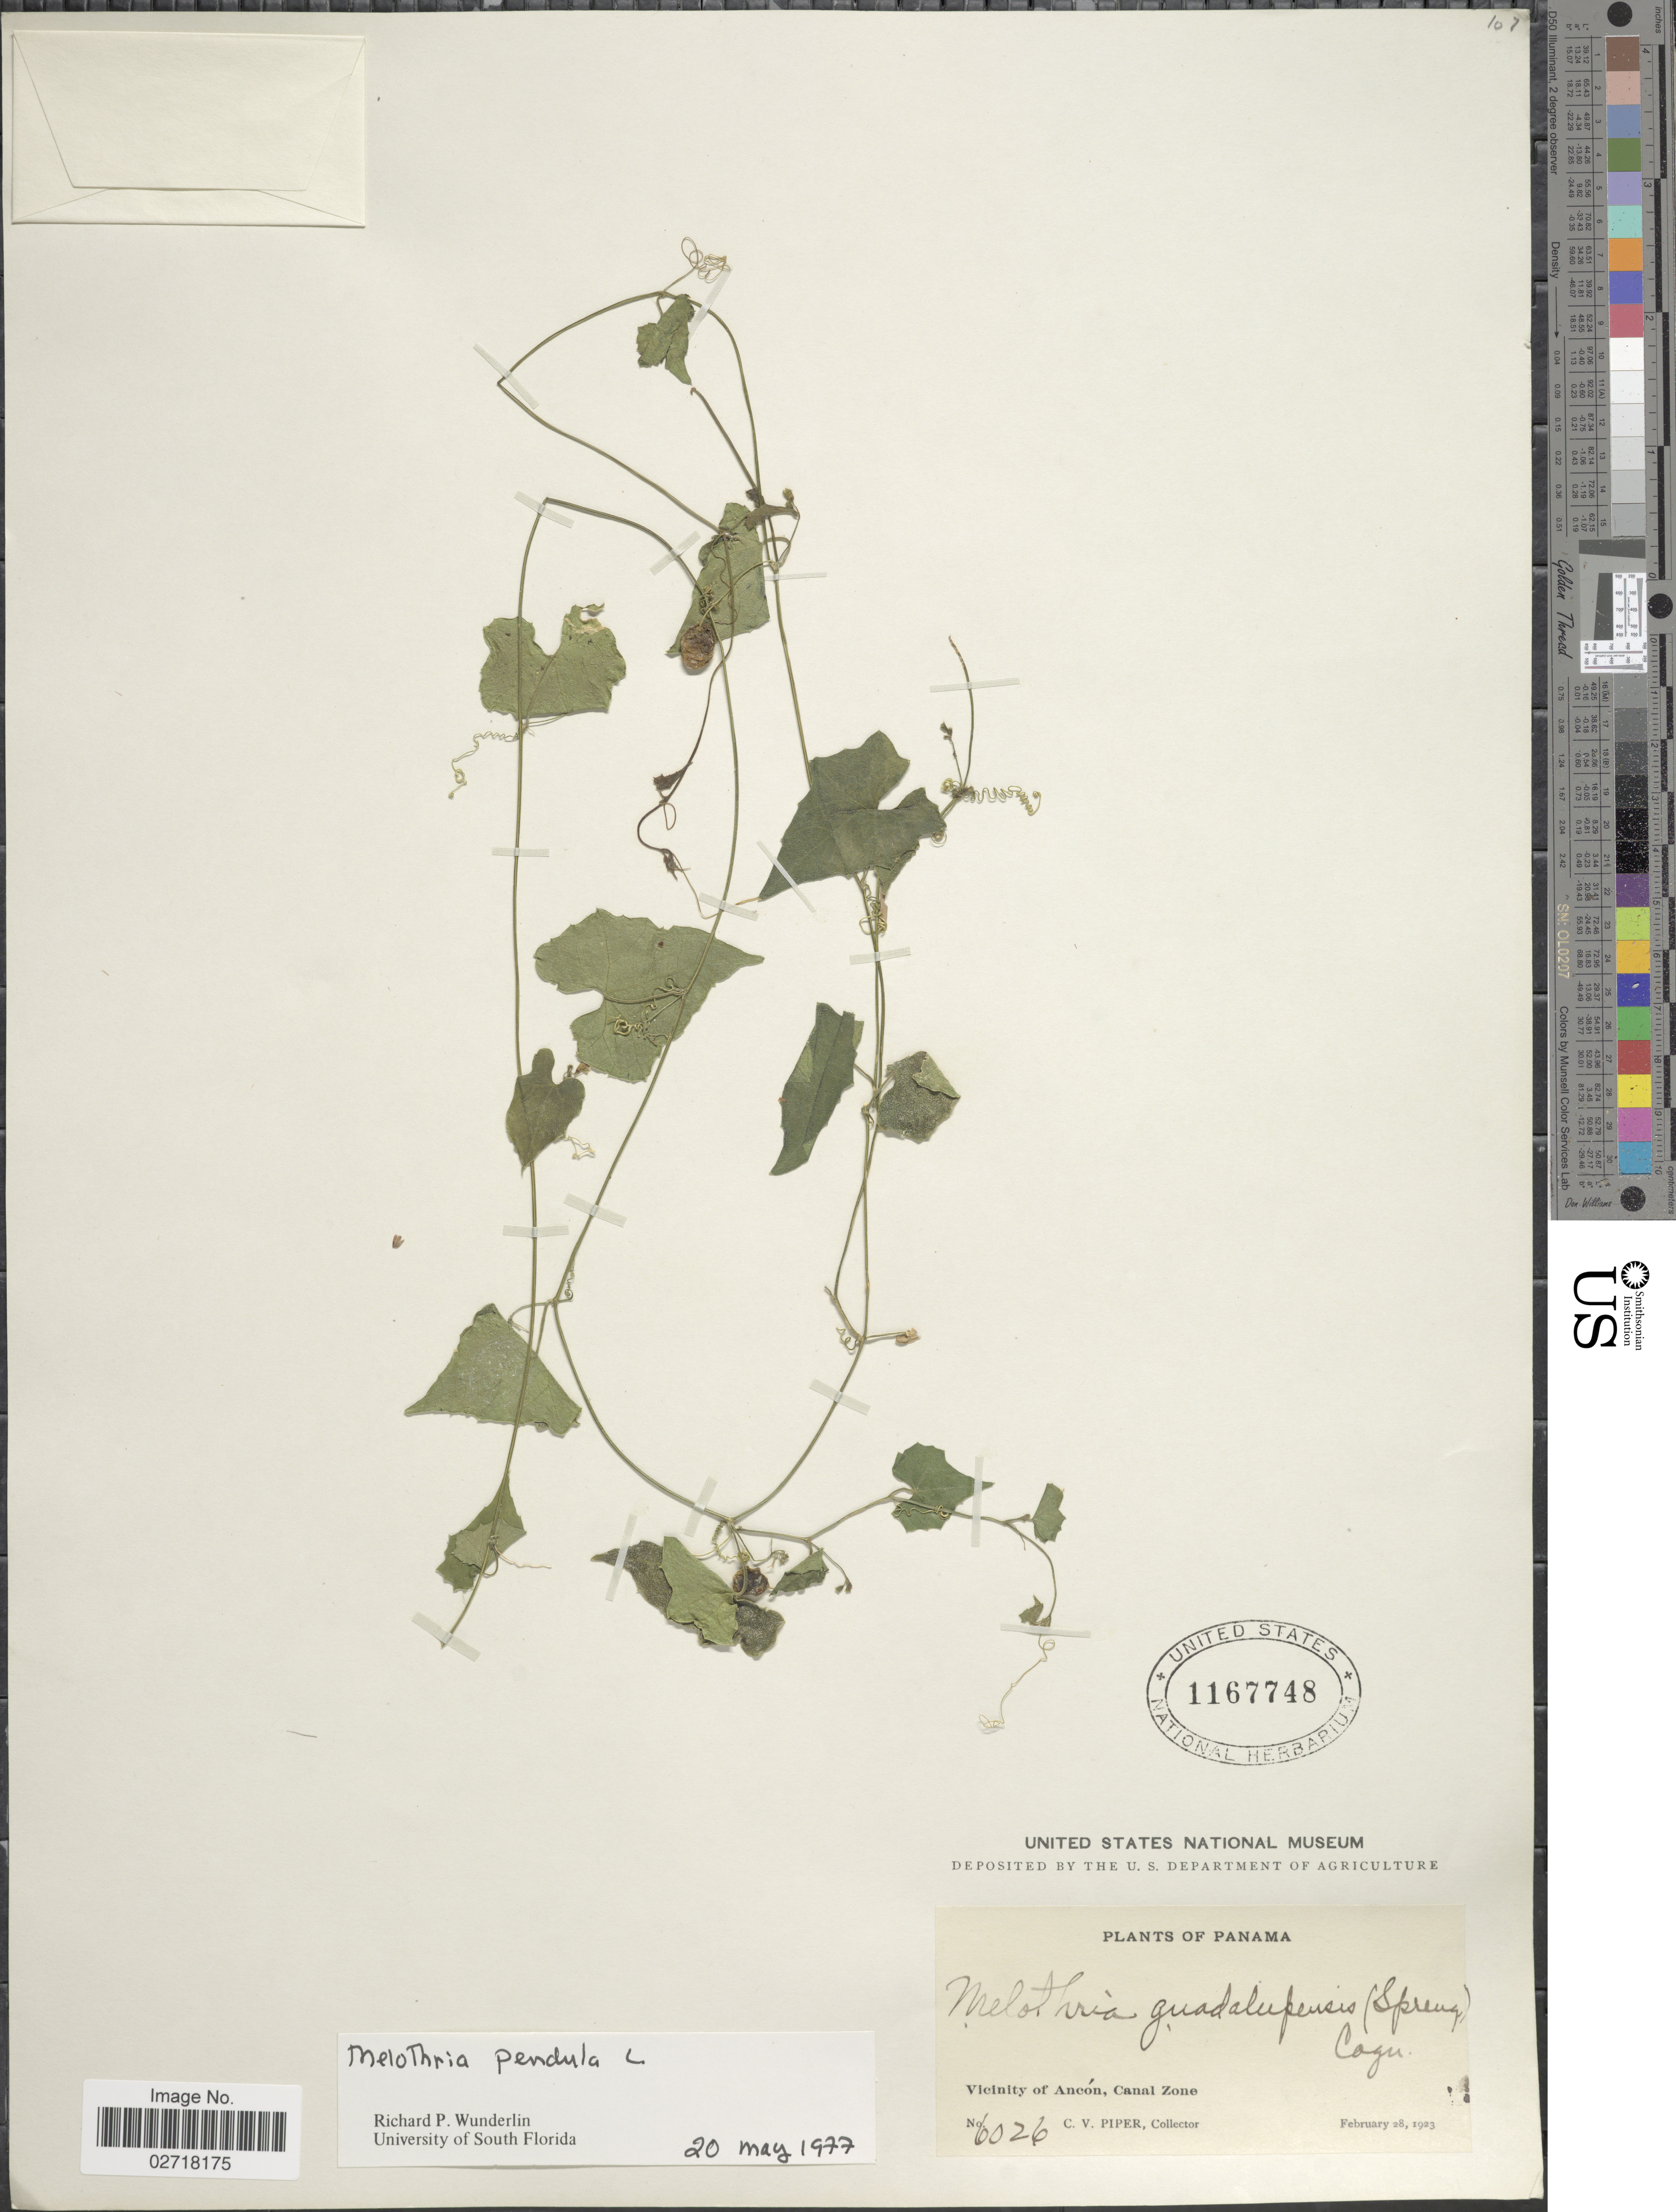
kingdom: Plantae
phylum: Tracheophyta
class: Magnoliopsida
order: Cucurbitales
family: Cucurbitaceae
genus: Melothria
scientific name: Melothria pendula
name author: L.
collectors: C. V. Piper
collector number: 6026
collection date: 1923-02-28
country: Panama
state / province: Colón / Panamá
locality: Vicinity of Ancon, Canal Zone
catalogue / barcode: US 1167748